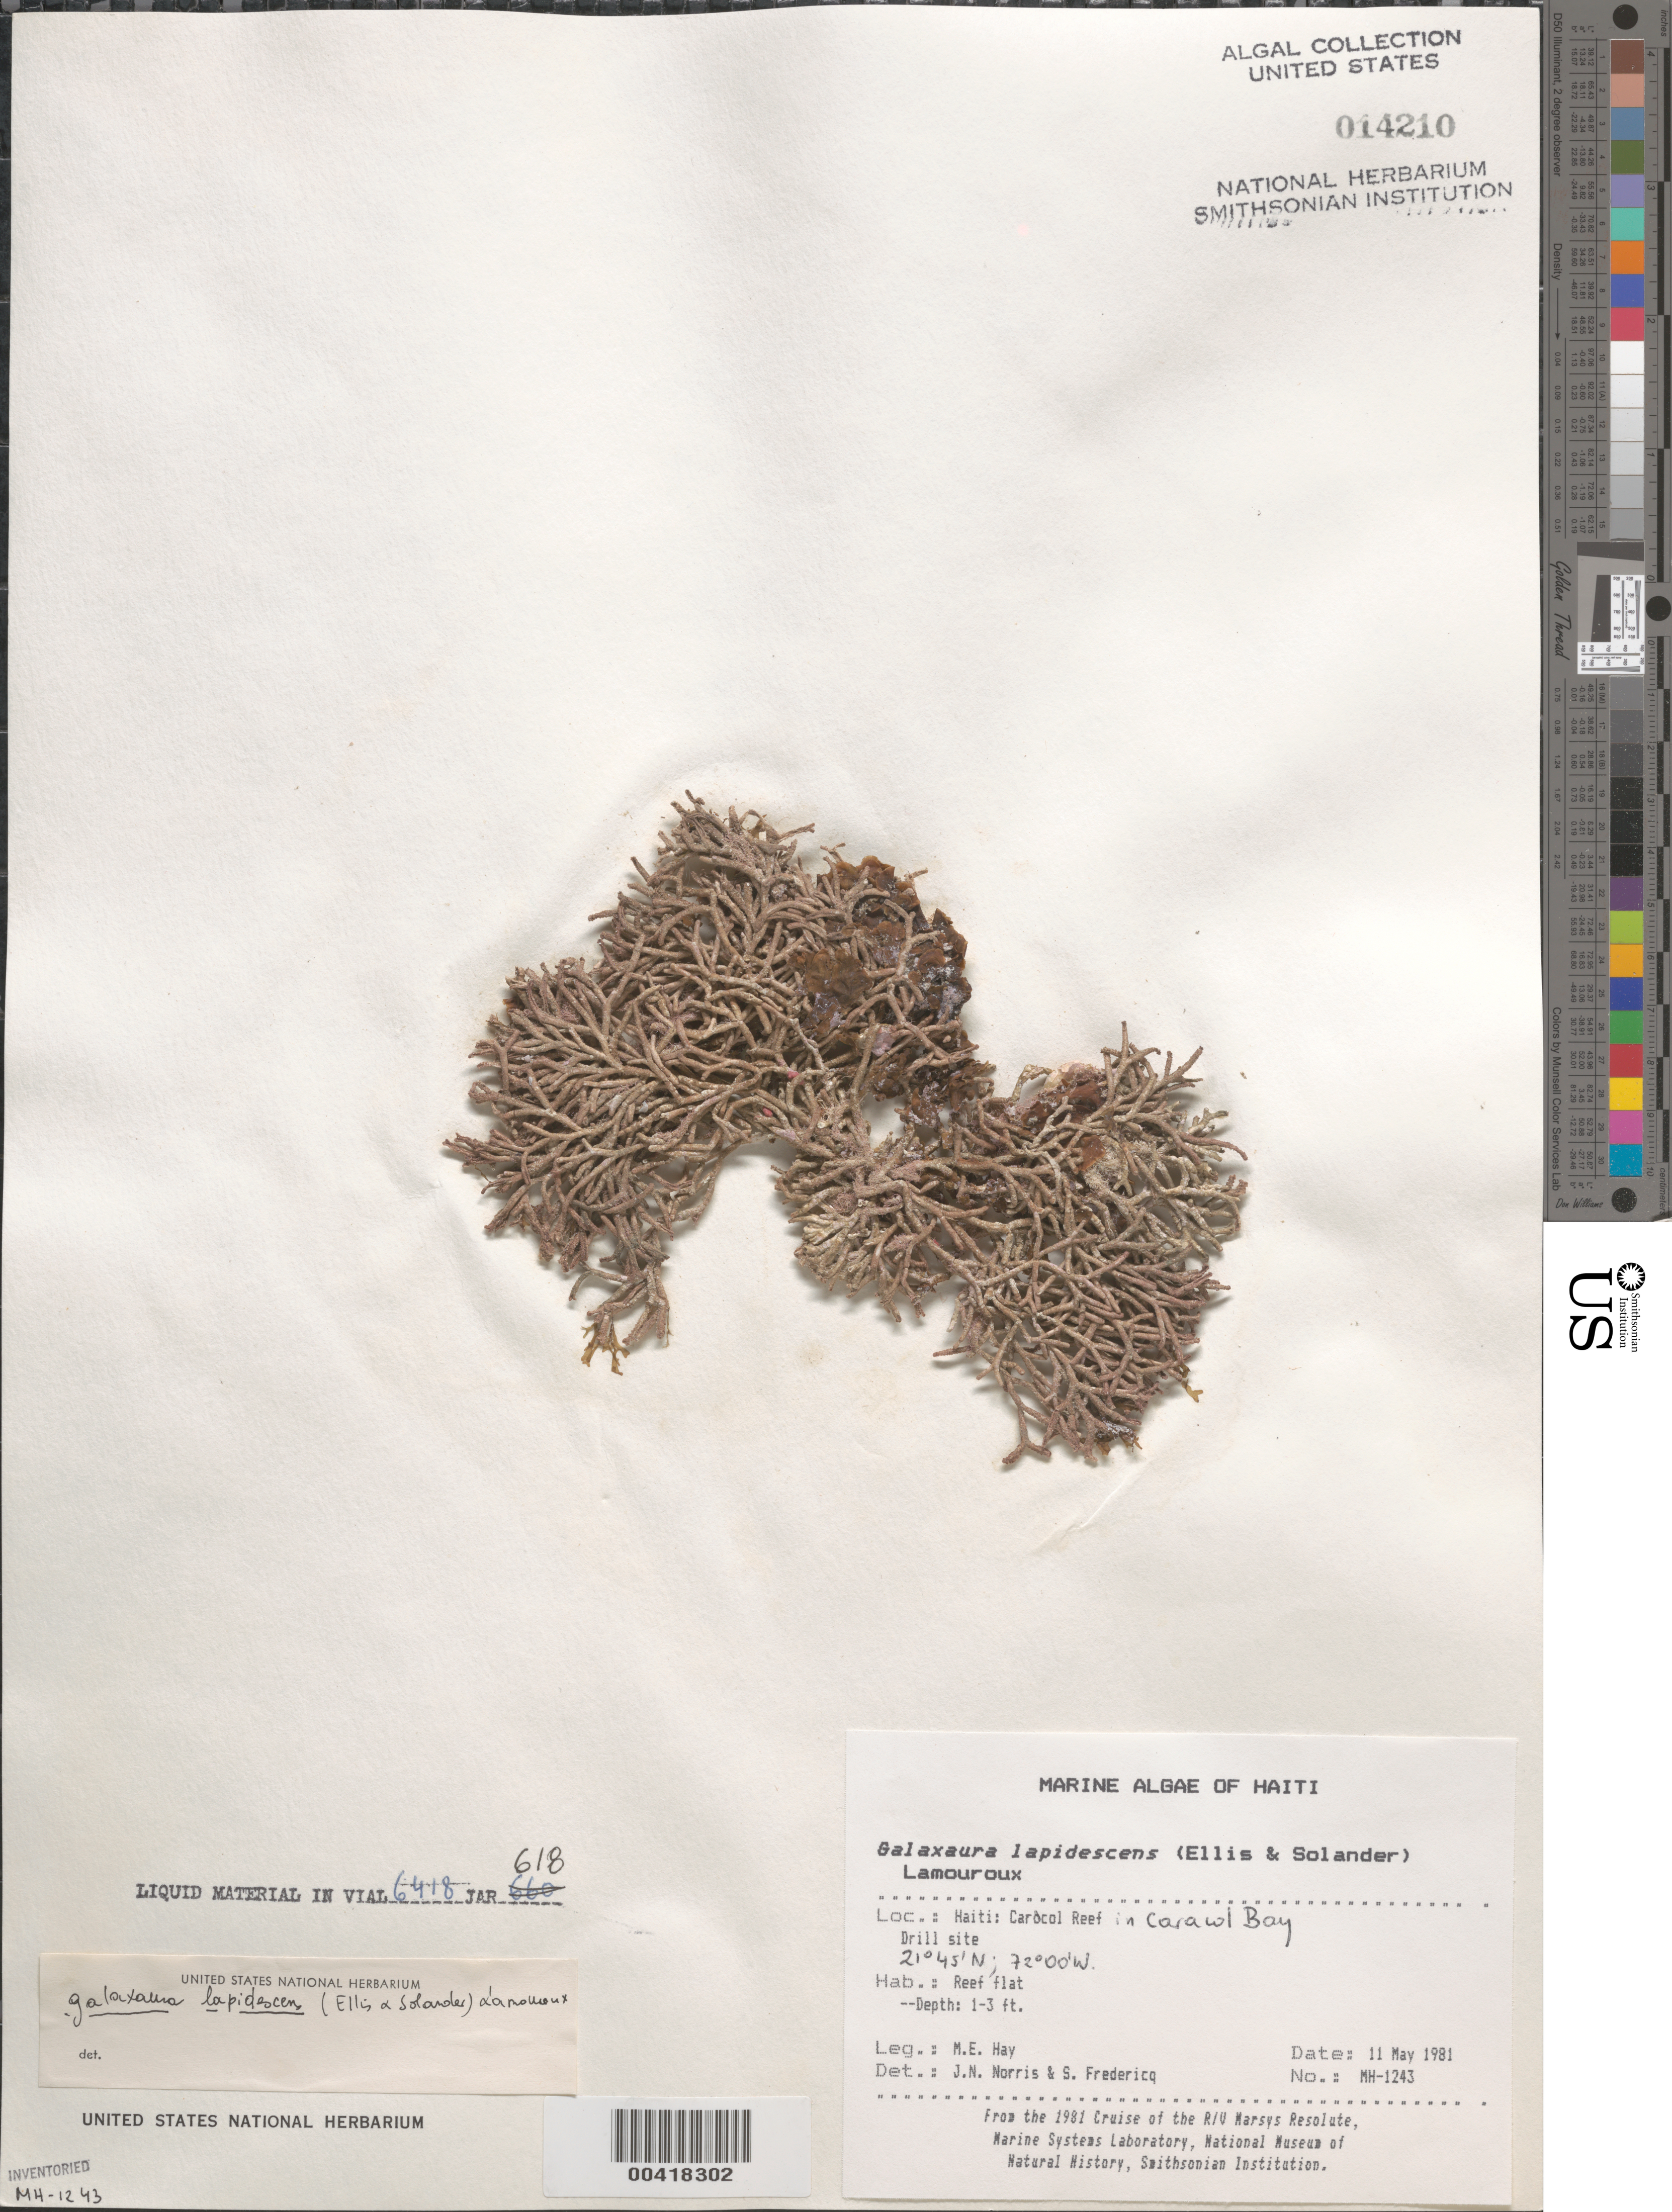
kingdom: Plantae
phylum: Rhodophyta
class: Florideophyceae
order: Nemaliales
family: Galaxauraceae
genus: Galaxaura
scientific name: Galaxaura rugosa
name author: (Ellis & Sol.) J.V.Lamouroux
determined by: Algae name updating Project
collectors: M. E. Hay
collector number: MEH-1243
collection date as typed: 11 May 1981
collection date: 1981-05-11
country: Haiti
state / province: Nord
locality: Caracol Reef, Caracol Bay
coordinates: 21 45'N, 72 00'W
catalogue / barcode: US 14210